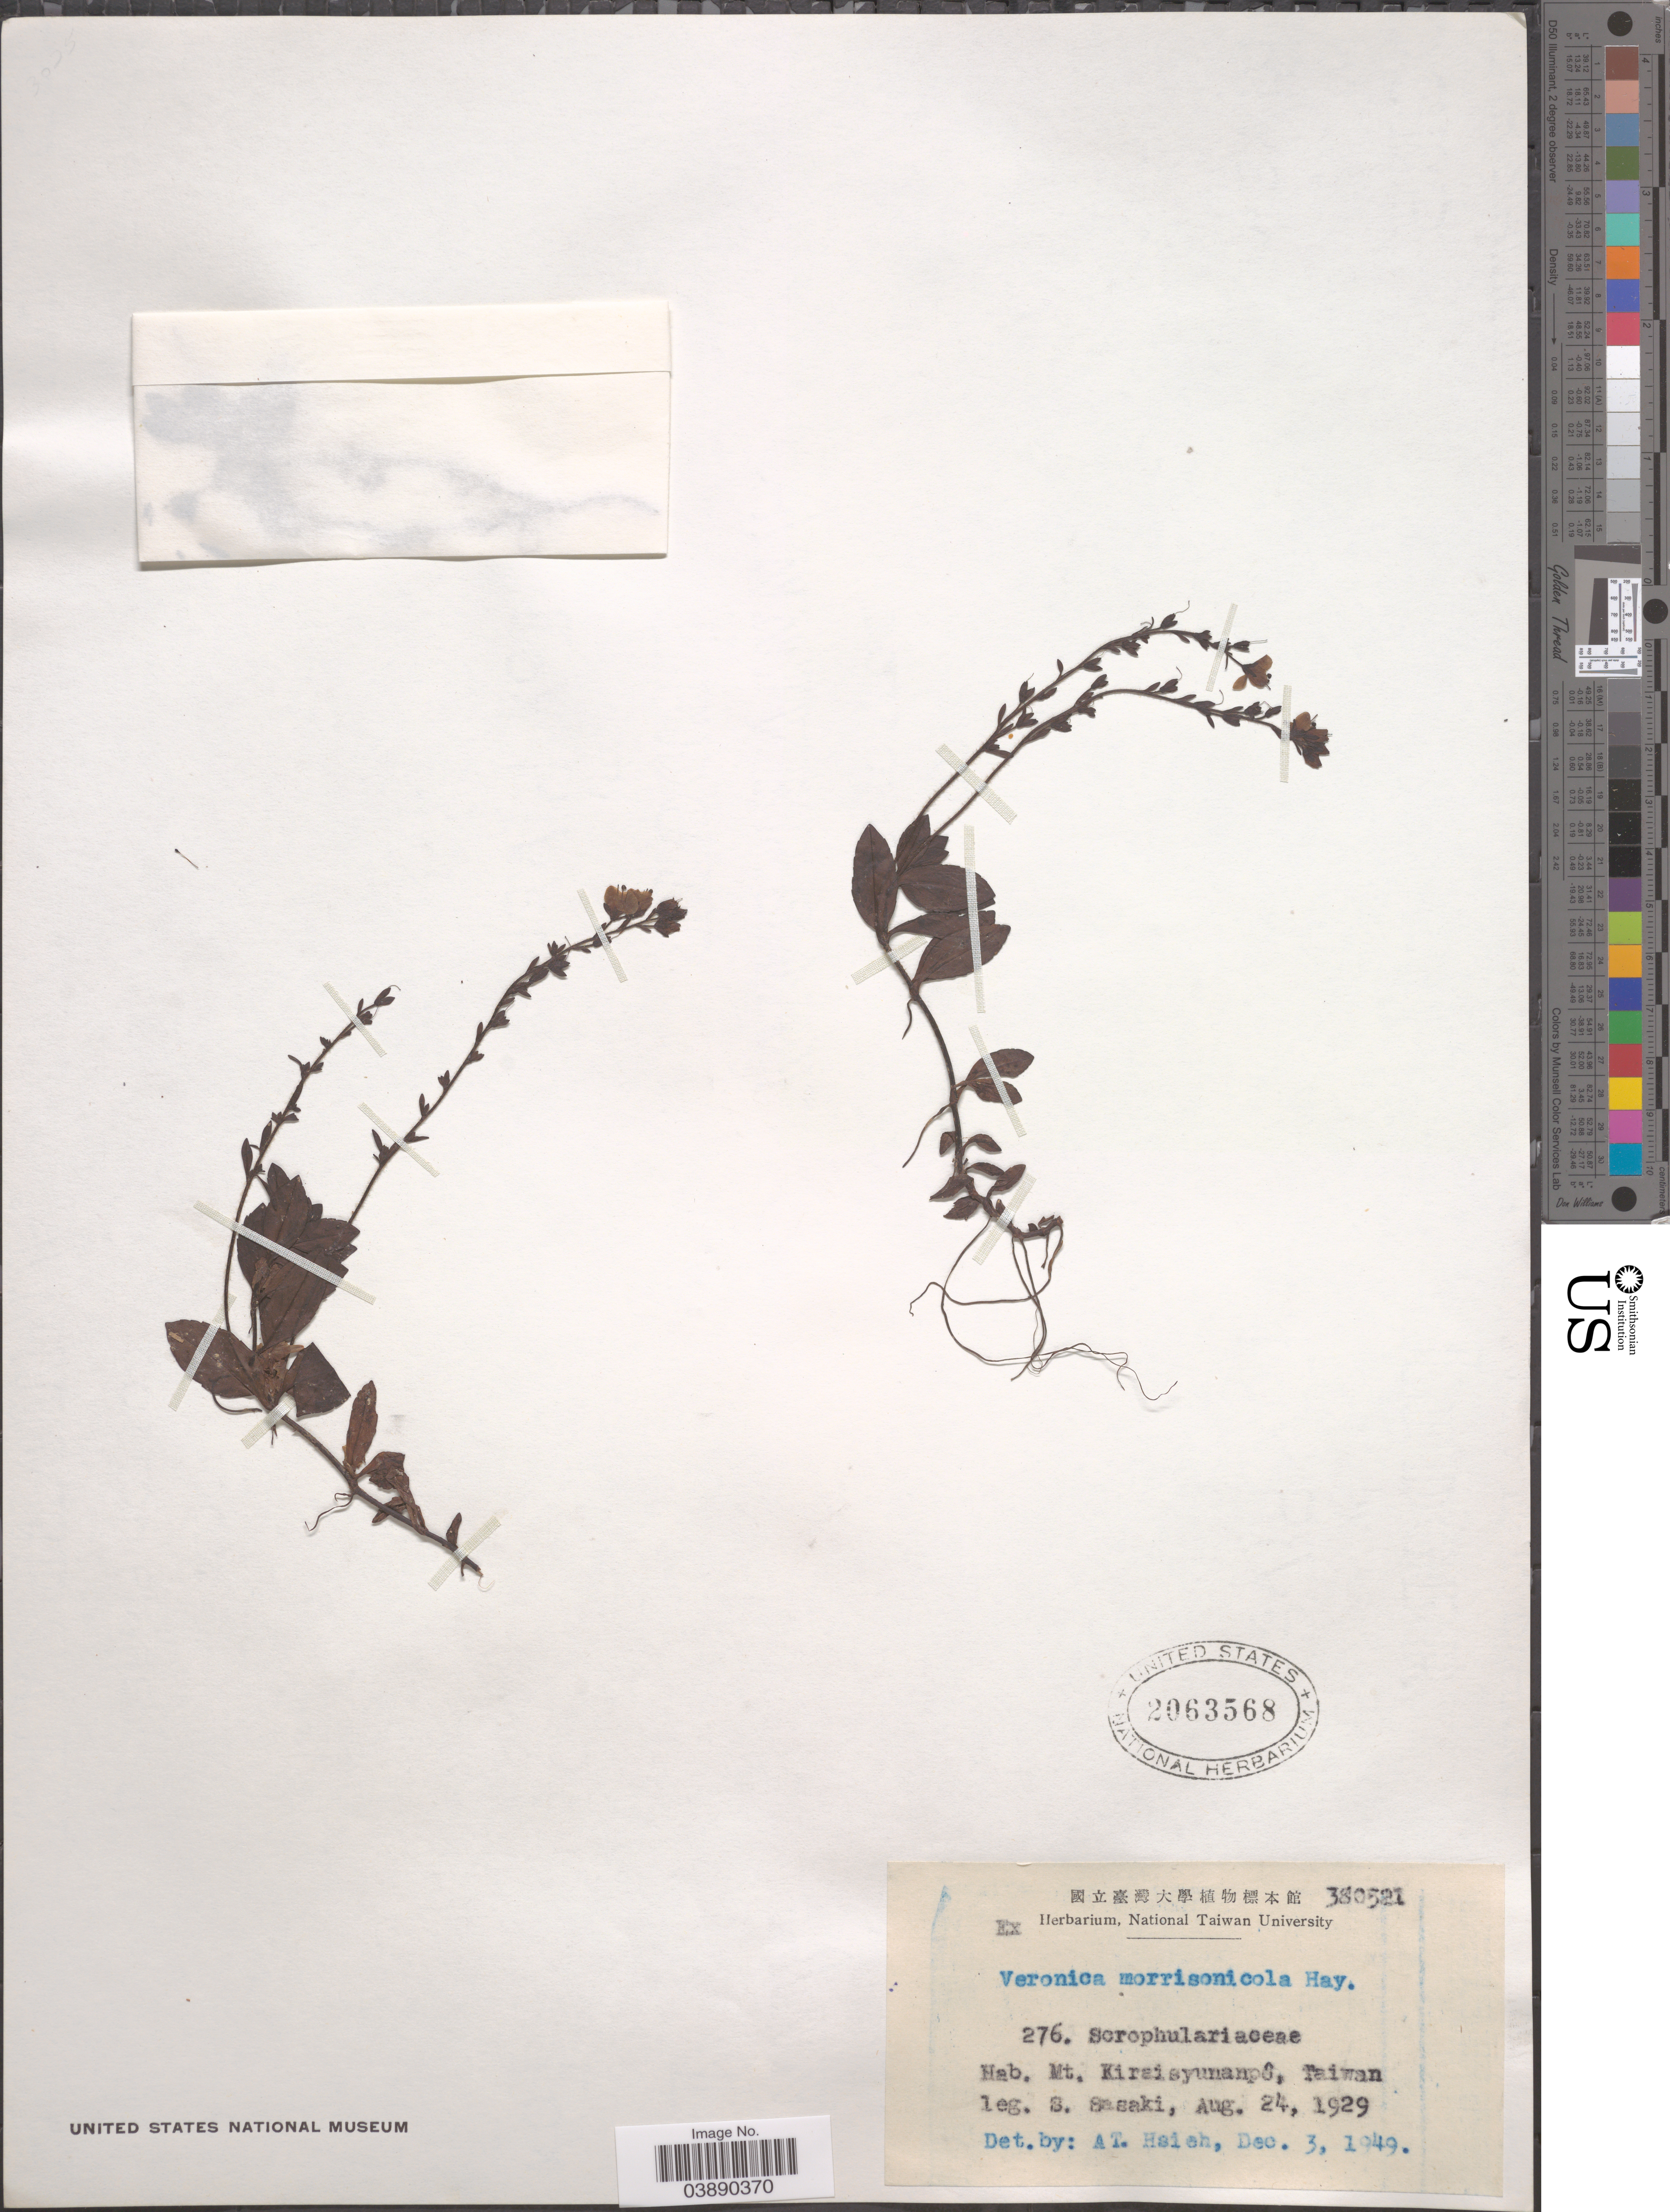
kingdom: Plantae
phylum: Tracheophyta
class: Magnoliopsida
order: Lamiales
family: Plantaginaceae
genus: Veronica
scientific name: Veronica morrisonicola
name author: Hayata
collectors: S. Sasaki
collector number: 380521/276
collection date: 1929-08-24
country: Taiwan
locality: Mt. Kiraisyunanpô.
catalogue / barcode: US 2063568